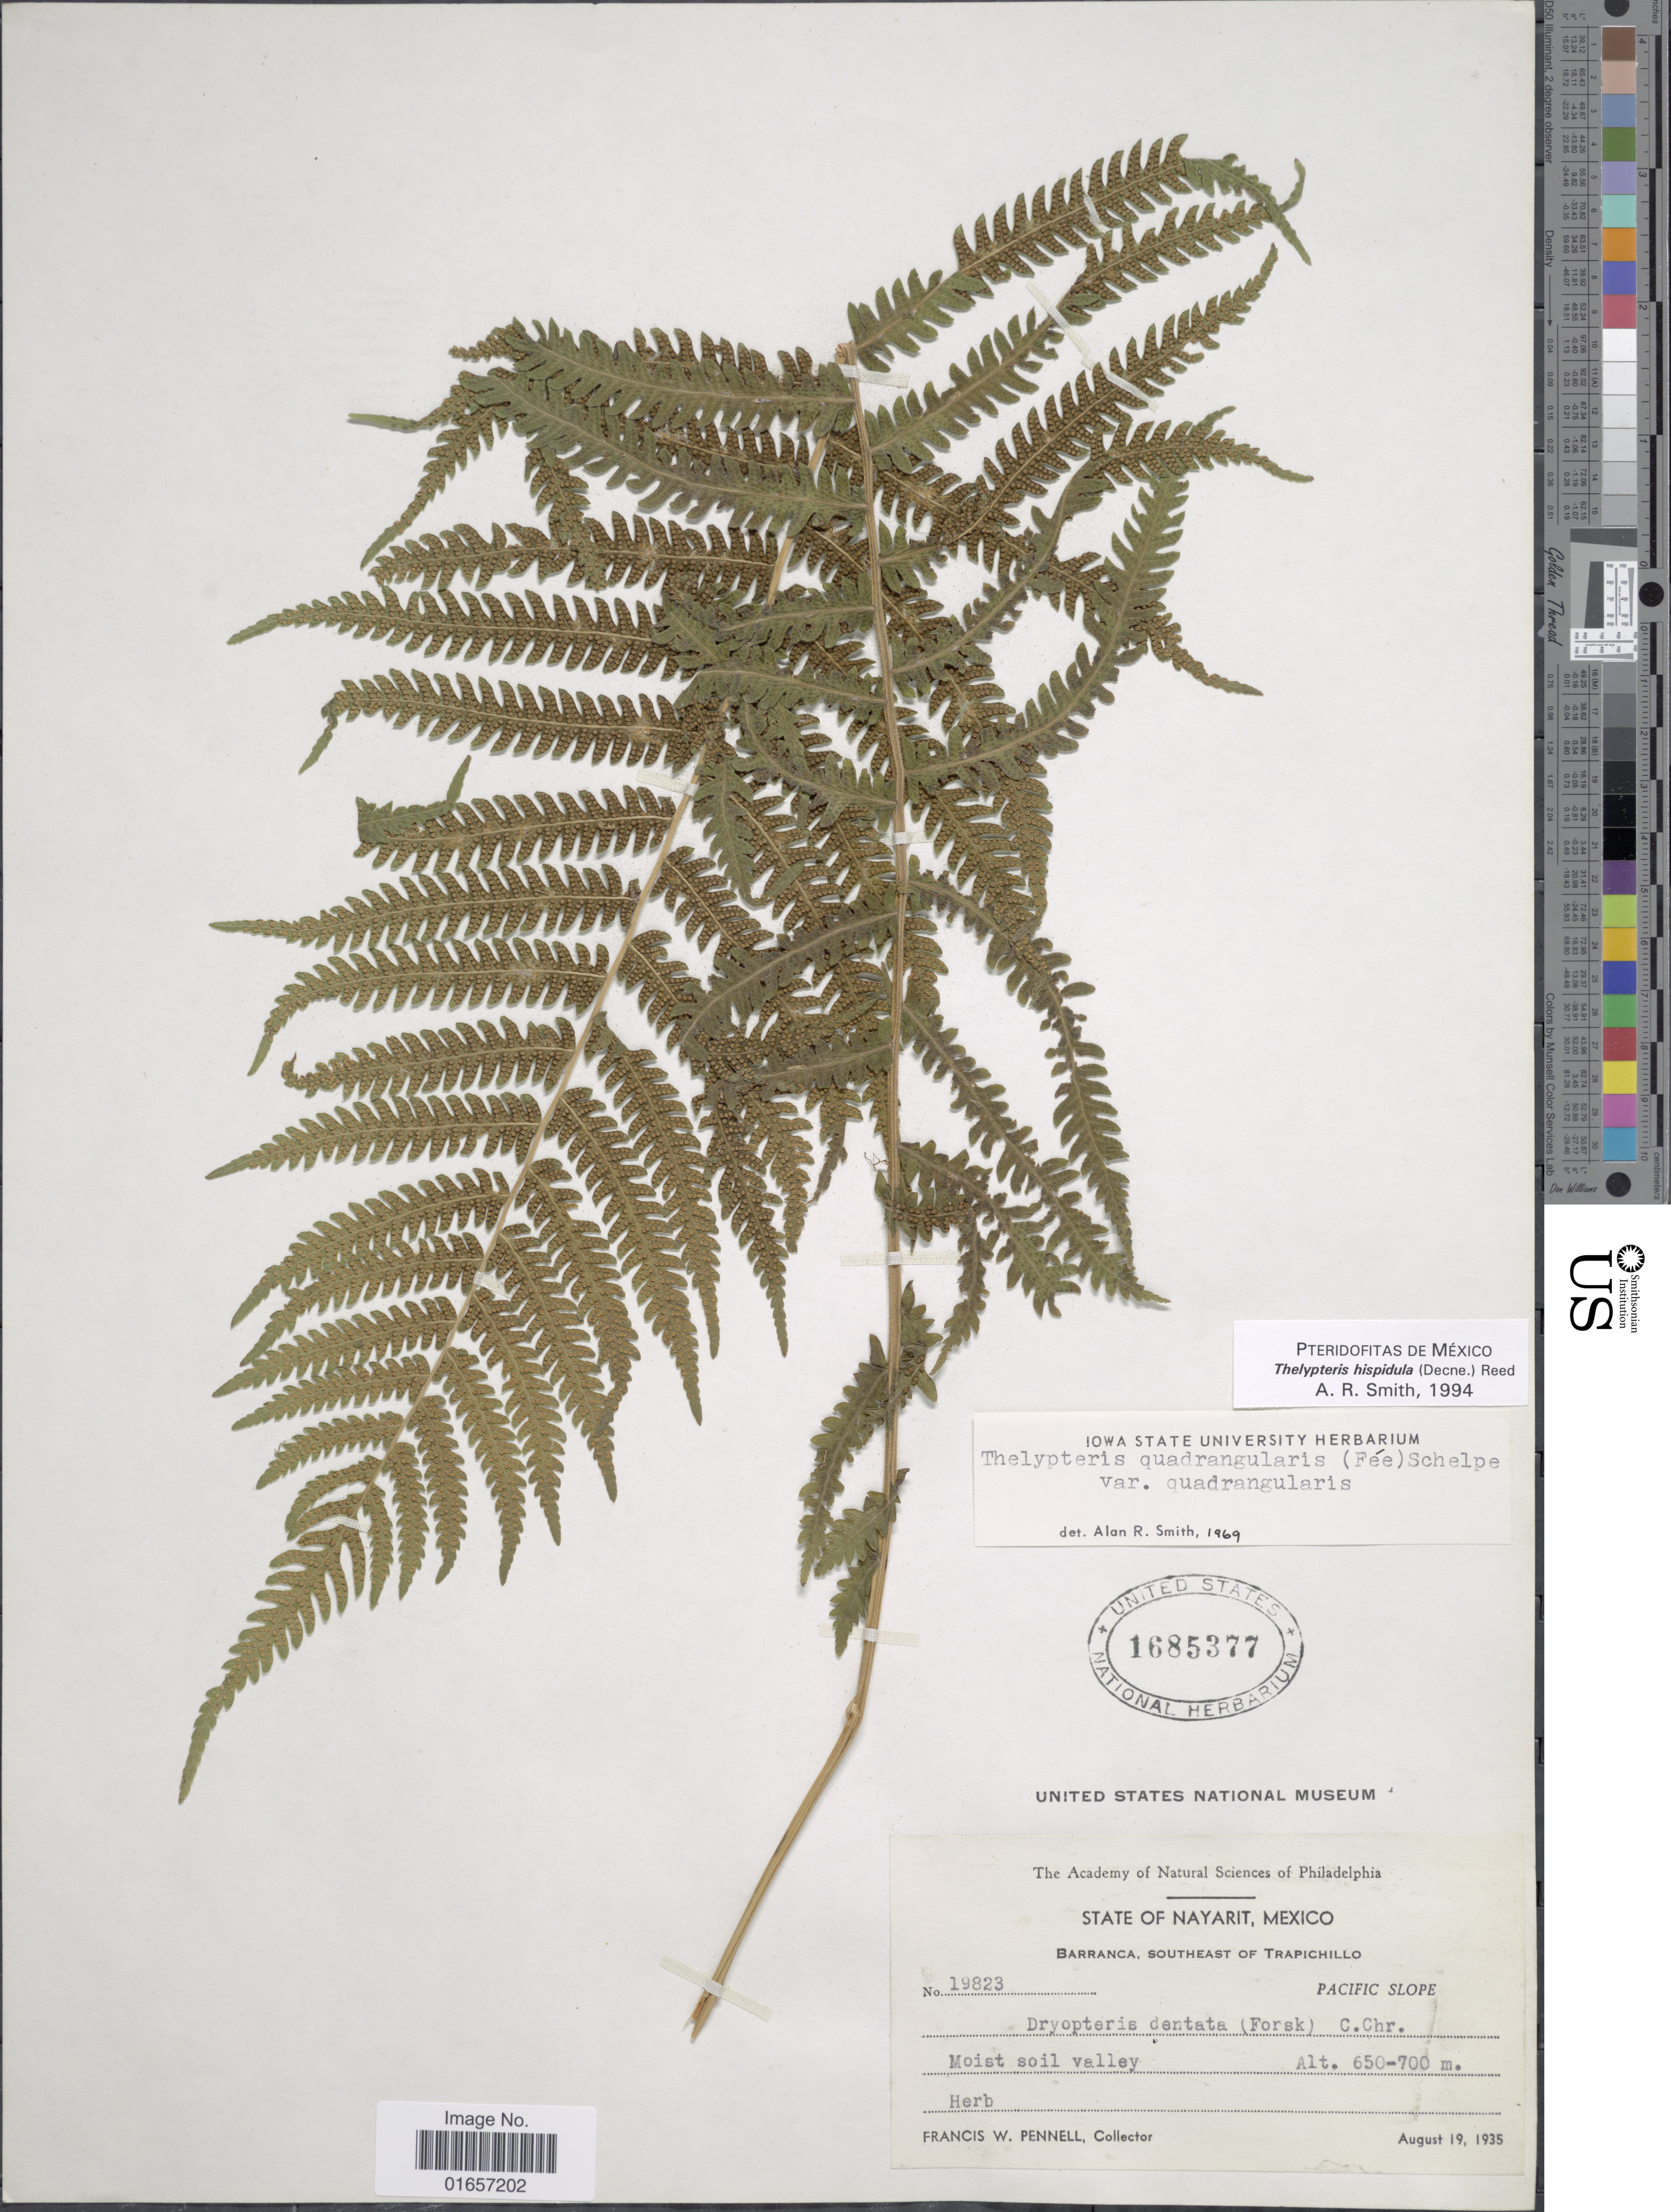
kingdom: Plantae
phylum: Tracheophyta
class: Polypodiopsida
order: Polypodiales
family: Thelypteridaceae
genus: Christella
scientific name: Christella hispidula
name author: (Decne.) Holttum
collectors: F. W. Pennell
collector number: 19823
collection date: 1935-08-19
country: Mexico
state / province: Nayarit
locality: Barranca, Southeast of Trapichillo, Pacific Slope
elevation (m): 650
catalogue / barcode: US 1685377